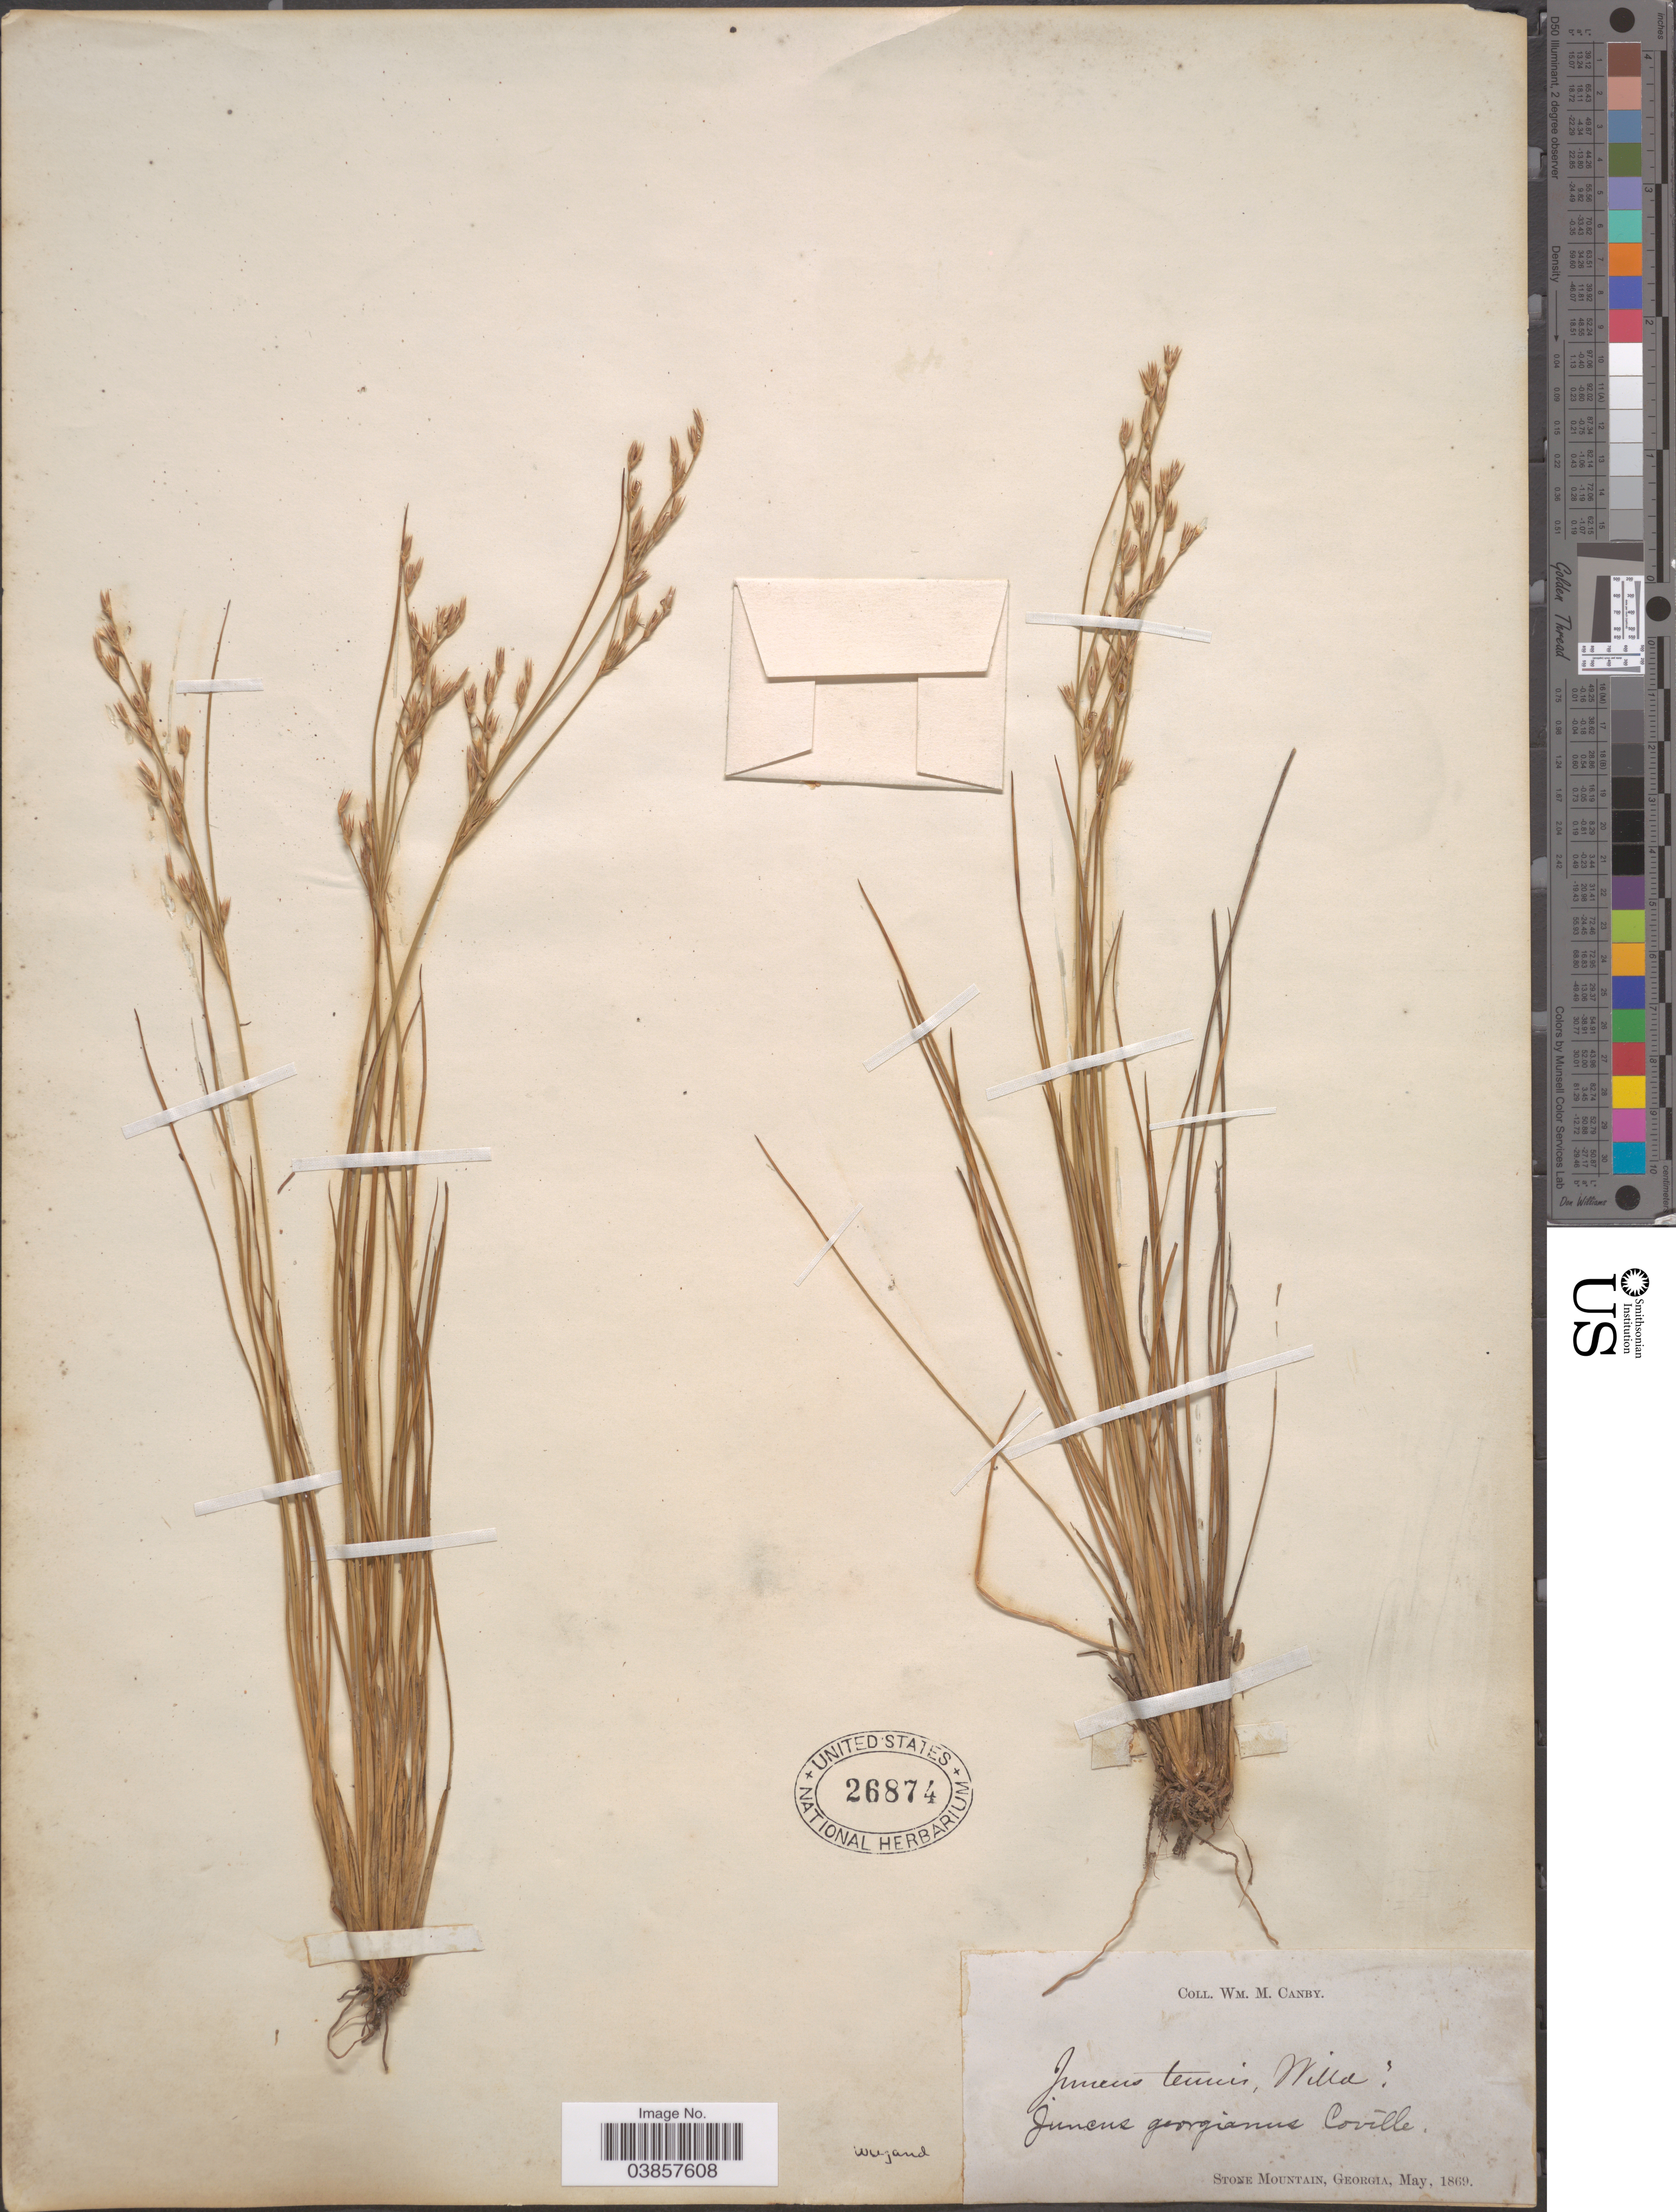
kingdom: Plantae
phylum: Tracheophyta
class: Liliopsida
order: Poales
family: Juncaceae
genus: Juncus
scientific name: Juncus tenuis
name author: Willd.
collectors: W. M. Canby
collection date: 1869-05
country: United States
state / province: Georgia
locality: Stone Mountain.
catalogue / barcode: US 26874